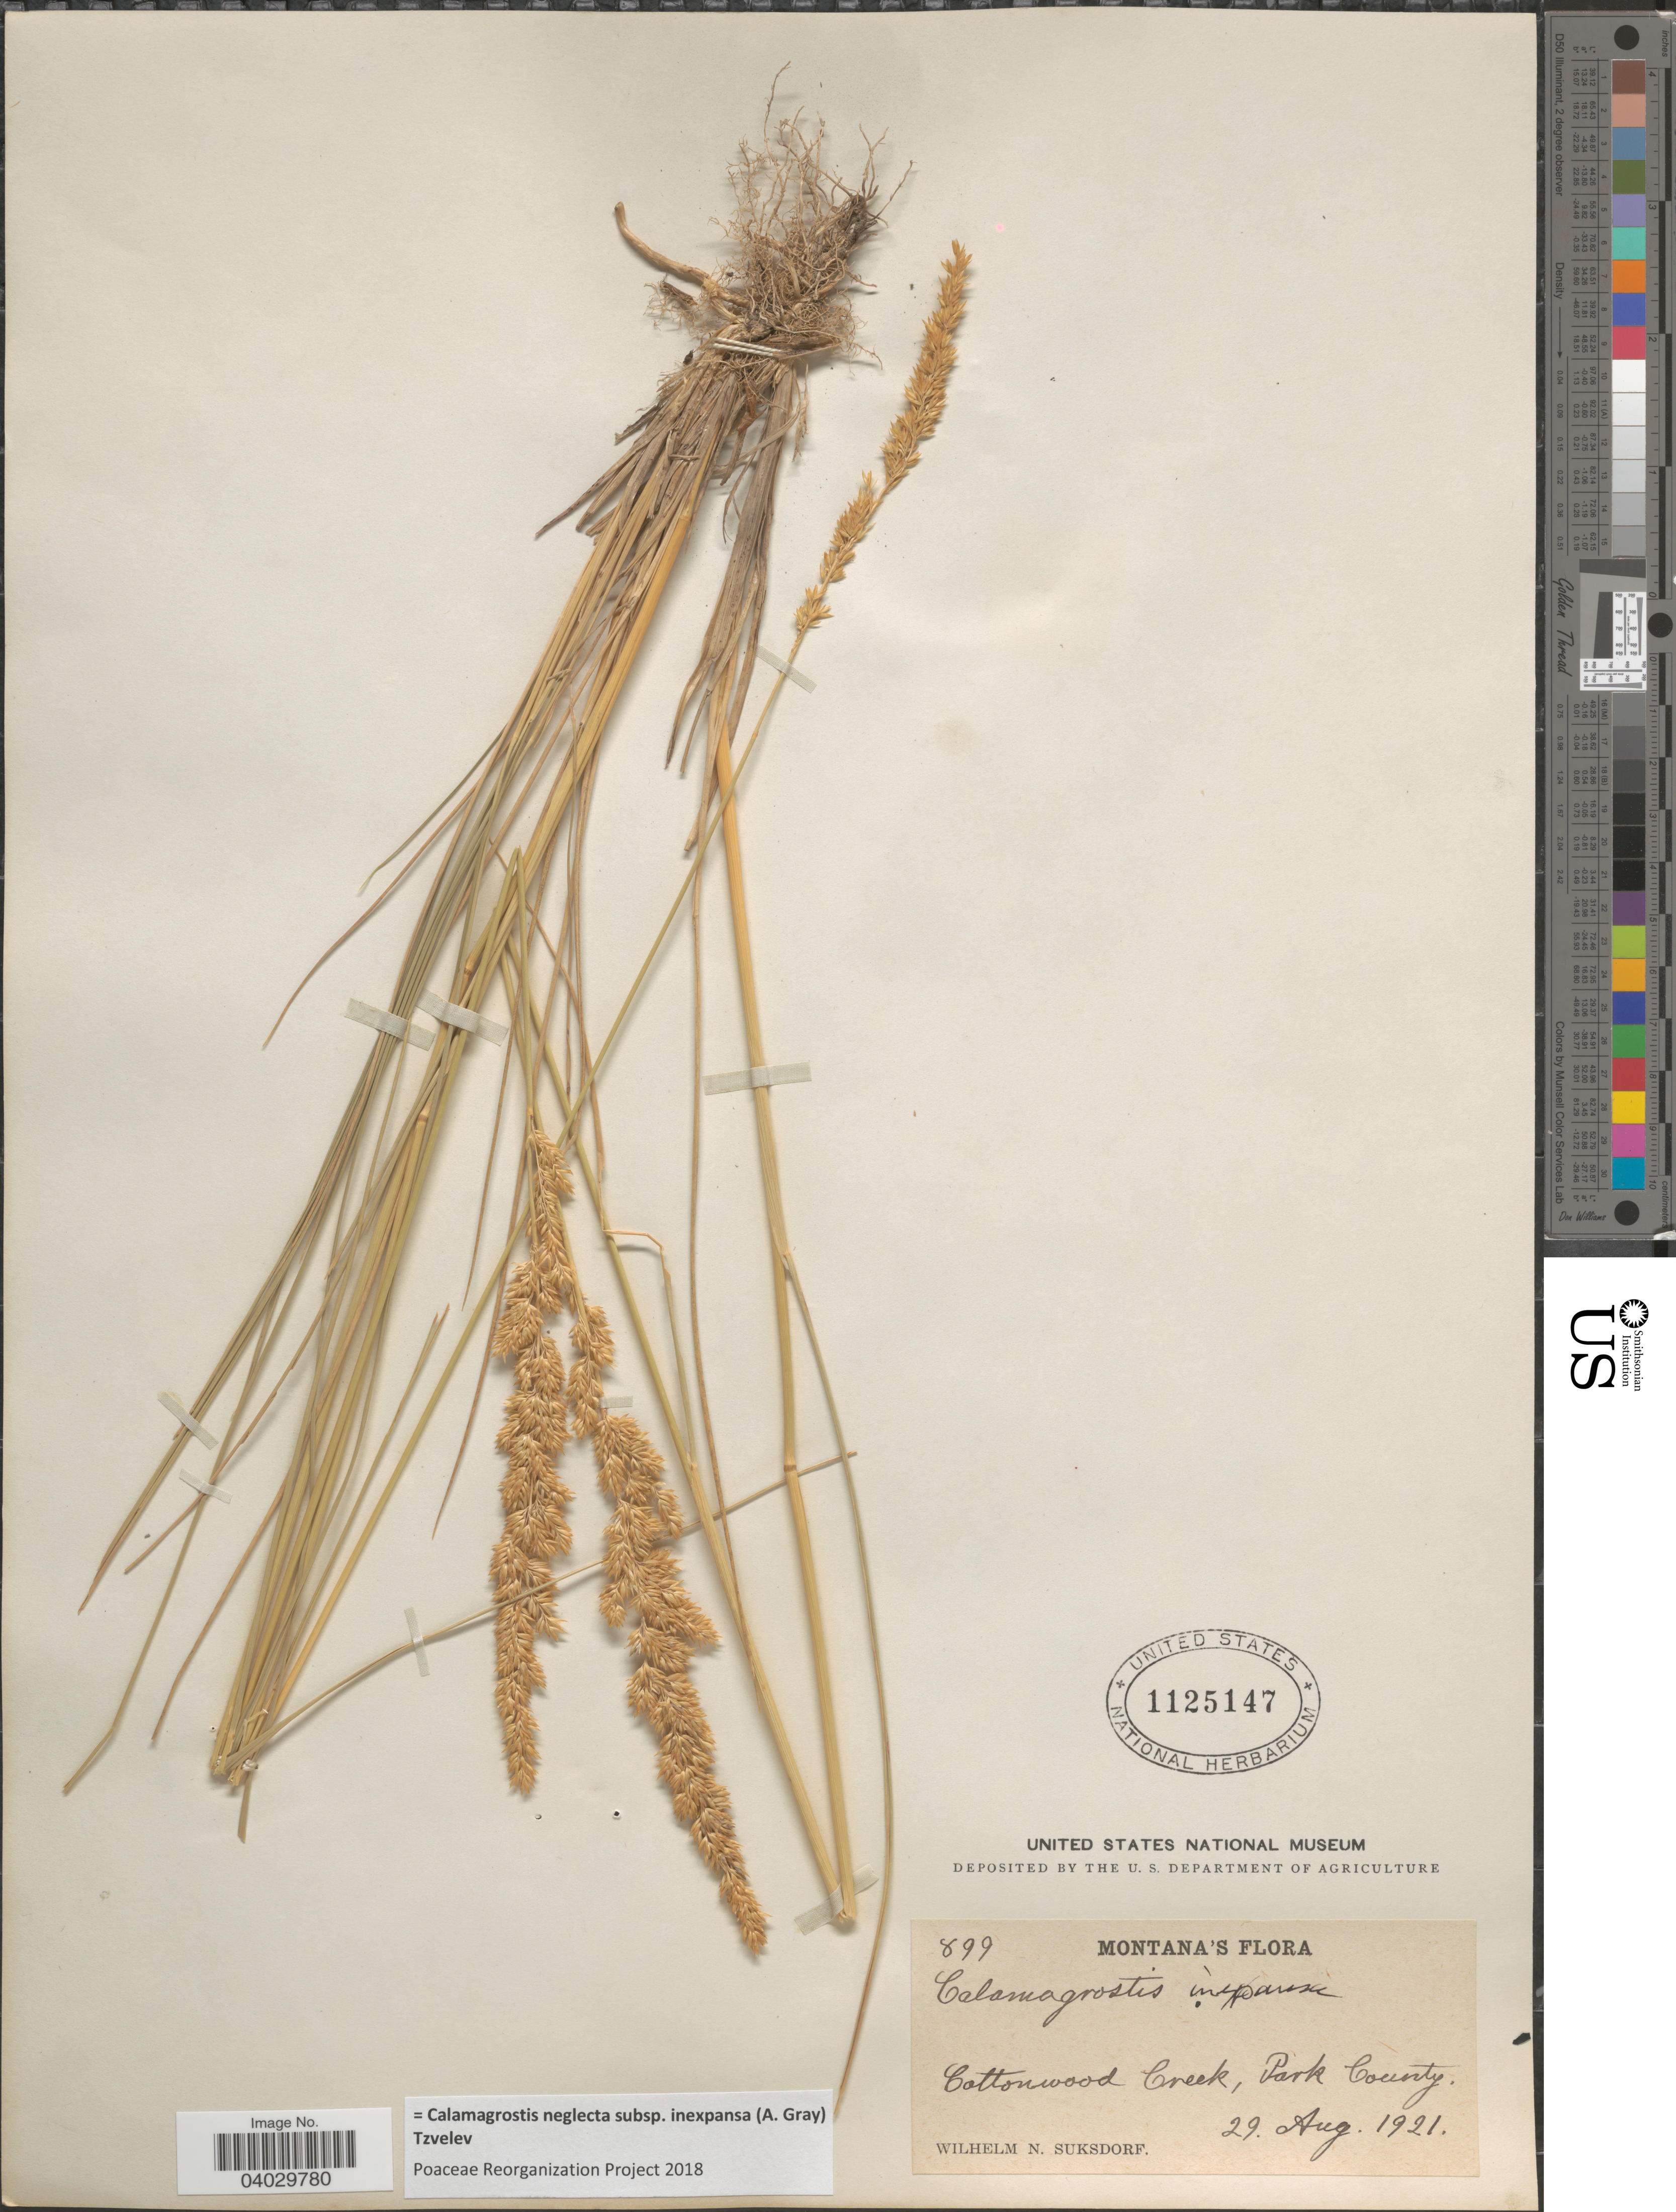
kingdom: Plantae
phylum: Tracheophyta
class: Liliopsida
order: Poales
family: Poaceae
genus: Calamagrostis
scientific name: Calamagrostis neglecta subsp. inexpansa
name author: (A. Gray) Tzvelev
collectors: W. N. Suksdorf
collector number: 899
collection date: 1921-08-29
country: United States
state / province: Montana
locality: Cottonwood Creek, Park County.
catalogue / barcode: US 1125147